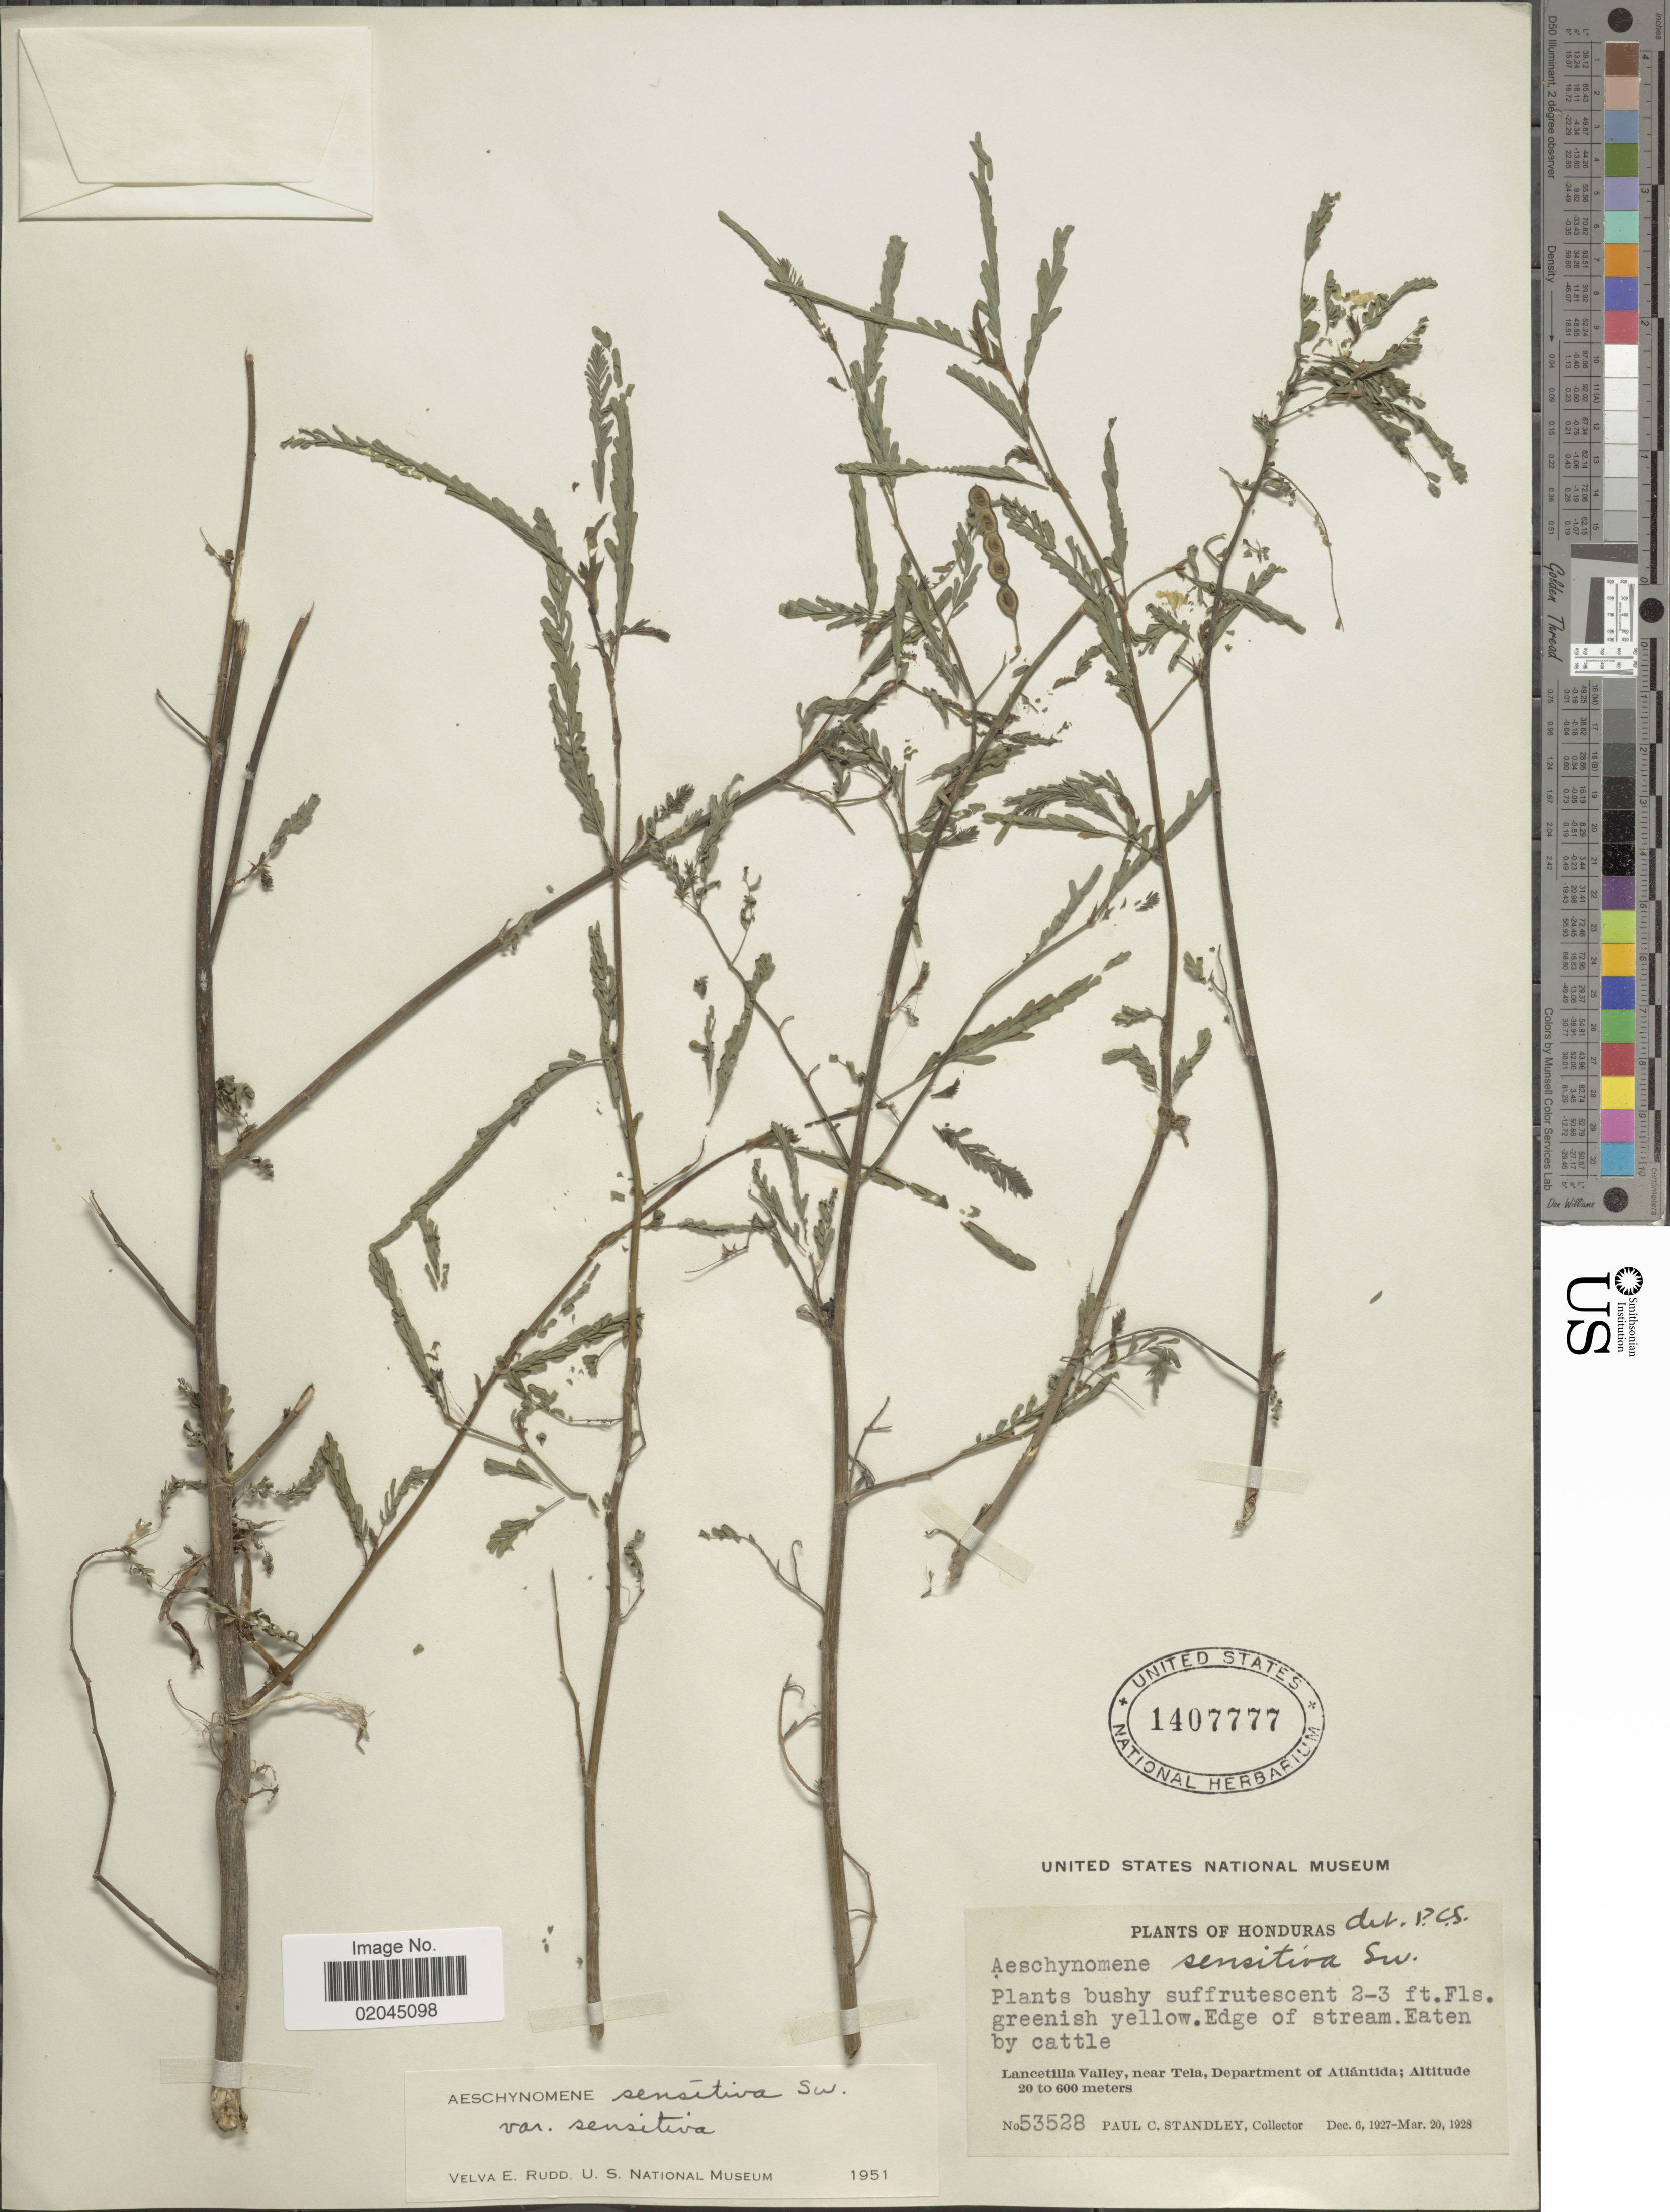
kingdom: Plantae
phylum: Tracheophyta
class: Magnoliopsida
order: Fabales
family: Fabaceae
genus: Aeschynomene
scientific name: Aeschynomene sensitiva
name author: Sw.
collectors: P. C. Standley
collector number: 53528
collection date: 1927-12-06/1928-03-20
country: Honduras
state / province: Atlántida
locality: Lancetilla Valley, near Tela, Department of Atlantida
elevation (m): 20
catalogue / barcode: US 1407777